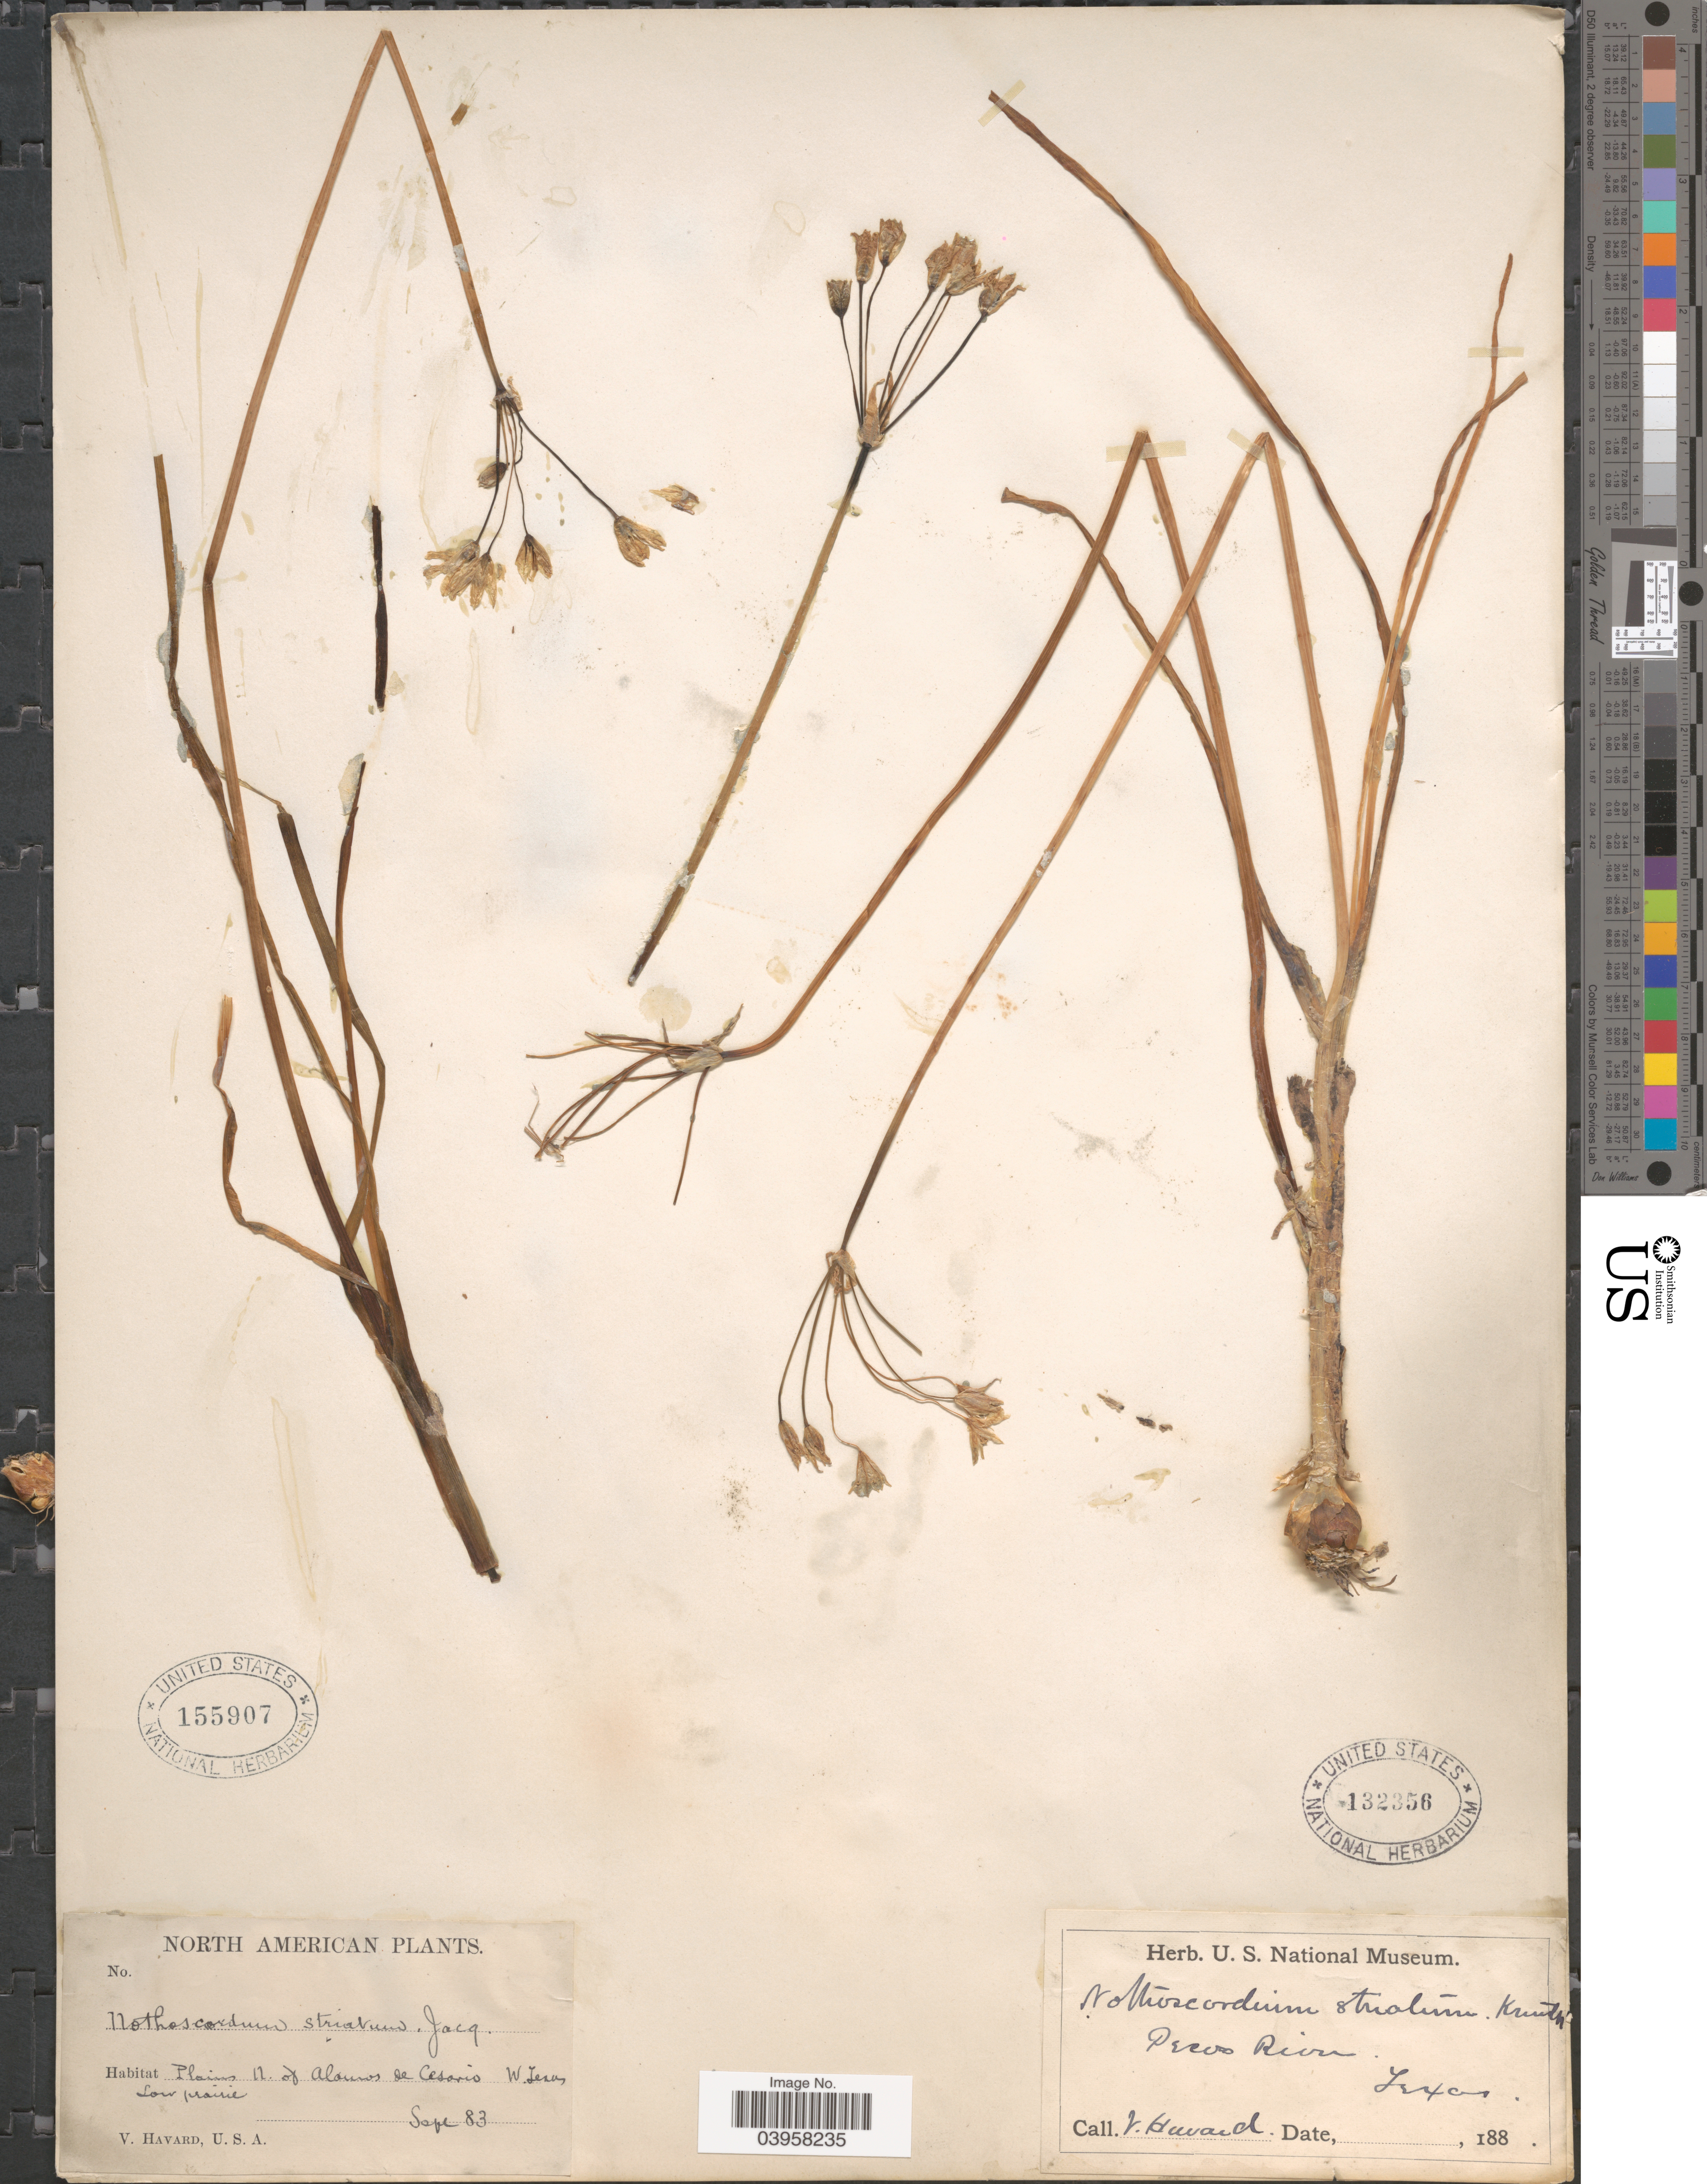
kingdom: Plantae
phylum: Tracheophyta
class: Liliopsida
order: Asparagales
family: Amaryllidaceae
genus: Nothoscordum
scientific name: Nothoscordum bivalve var. bivalve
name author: (L.) Britton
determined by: Strong, Mark T., (BOT), Smithsonian Institution - National Museum of Natural History (UNITED STATES)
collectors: V. Havard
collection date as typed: Transcribed d/m/y: /9/83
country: United States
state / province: Texas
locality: Plains N. of Alamos de Cesorio. W. Texas. Low prairie.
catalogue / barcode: US 155907